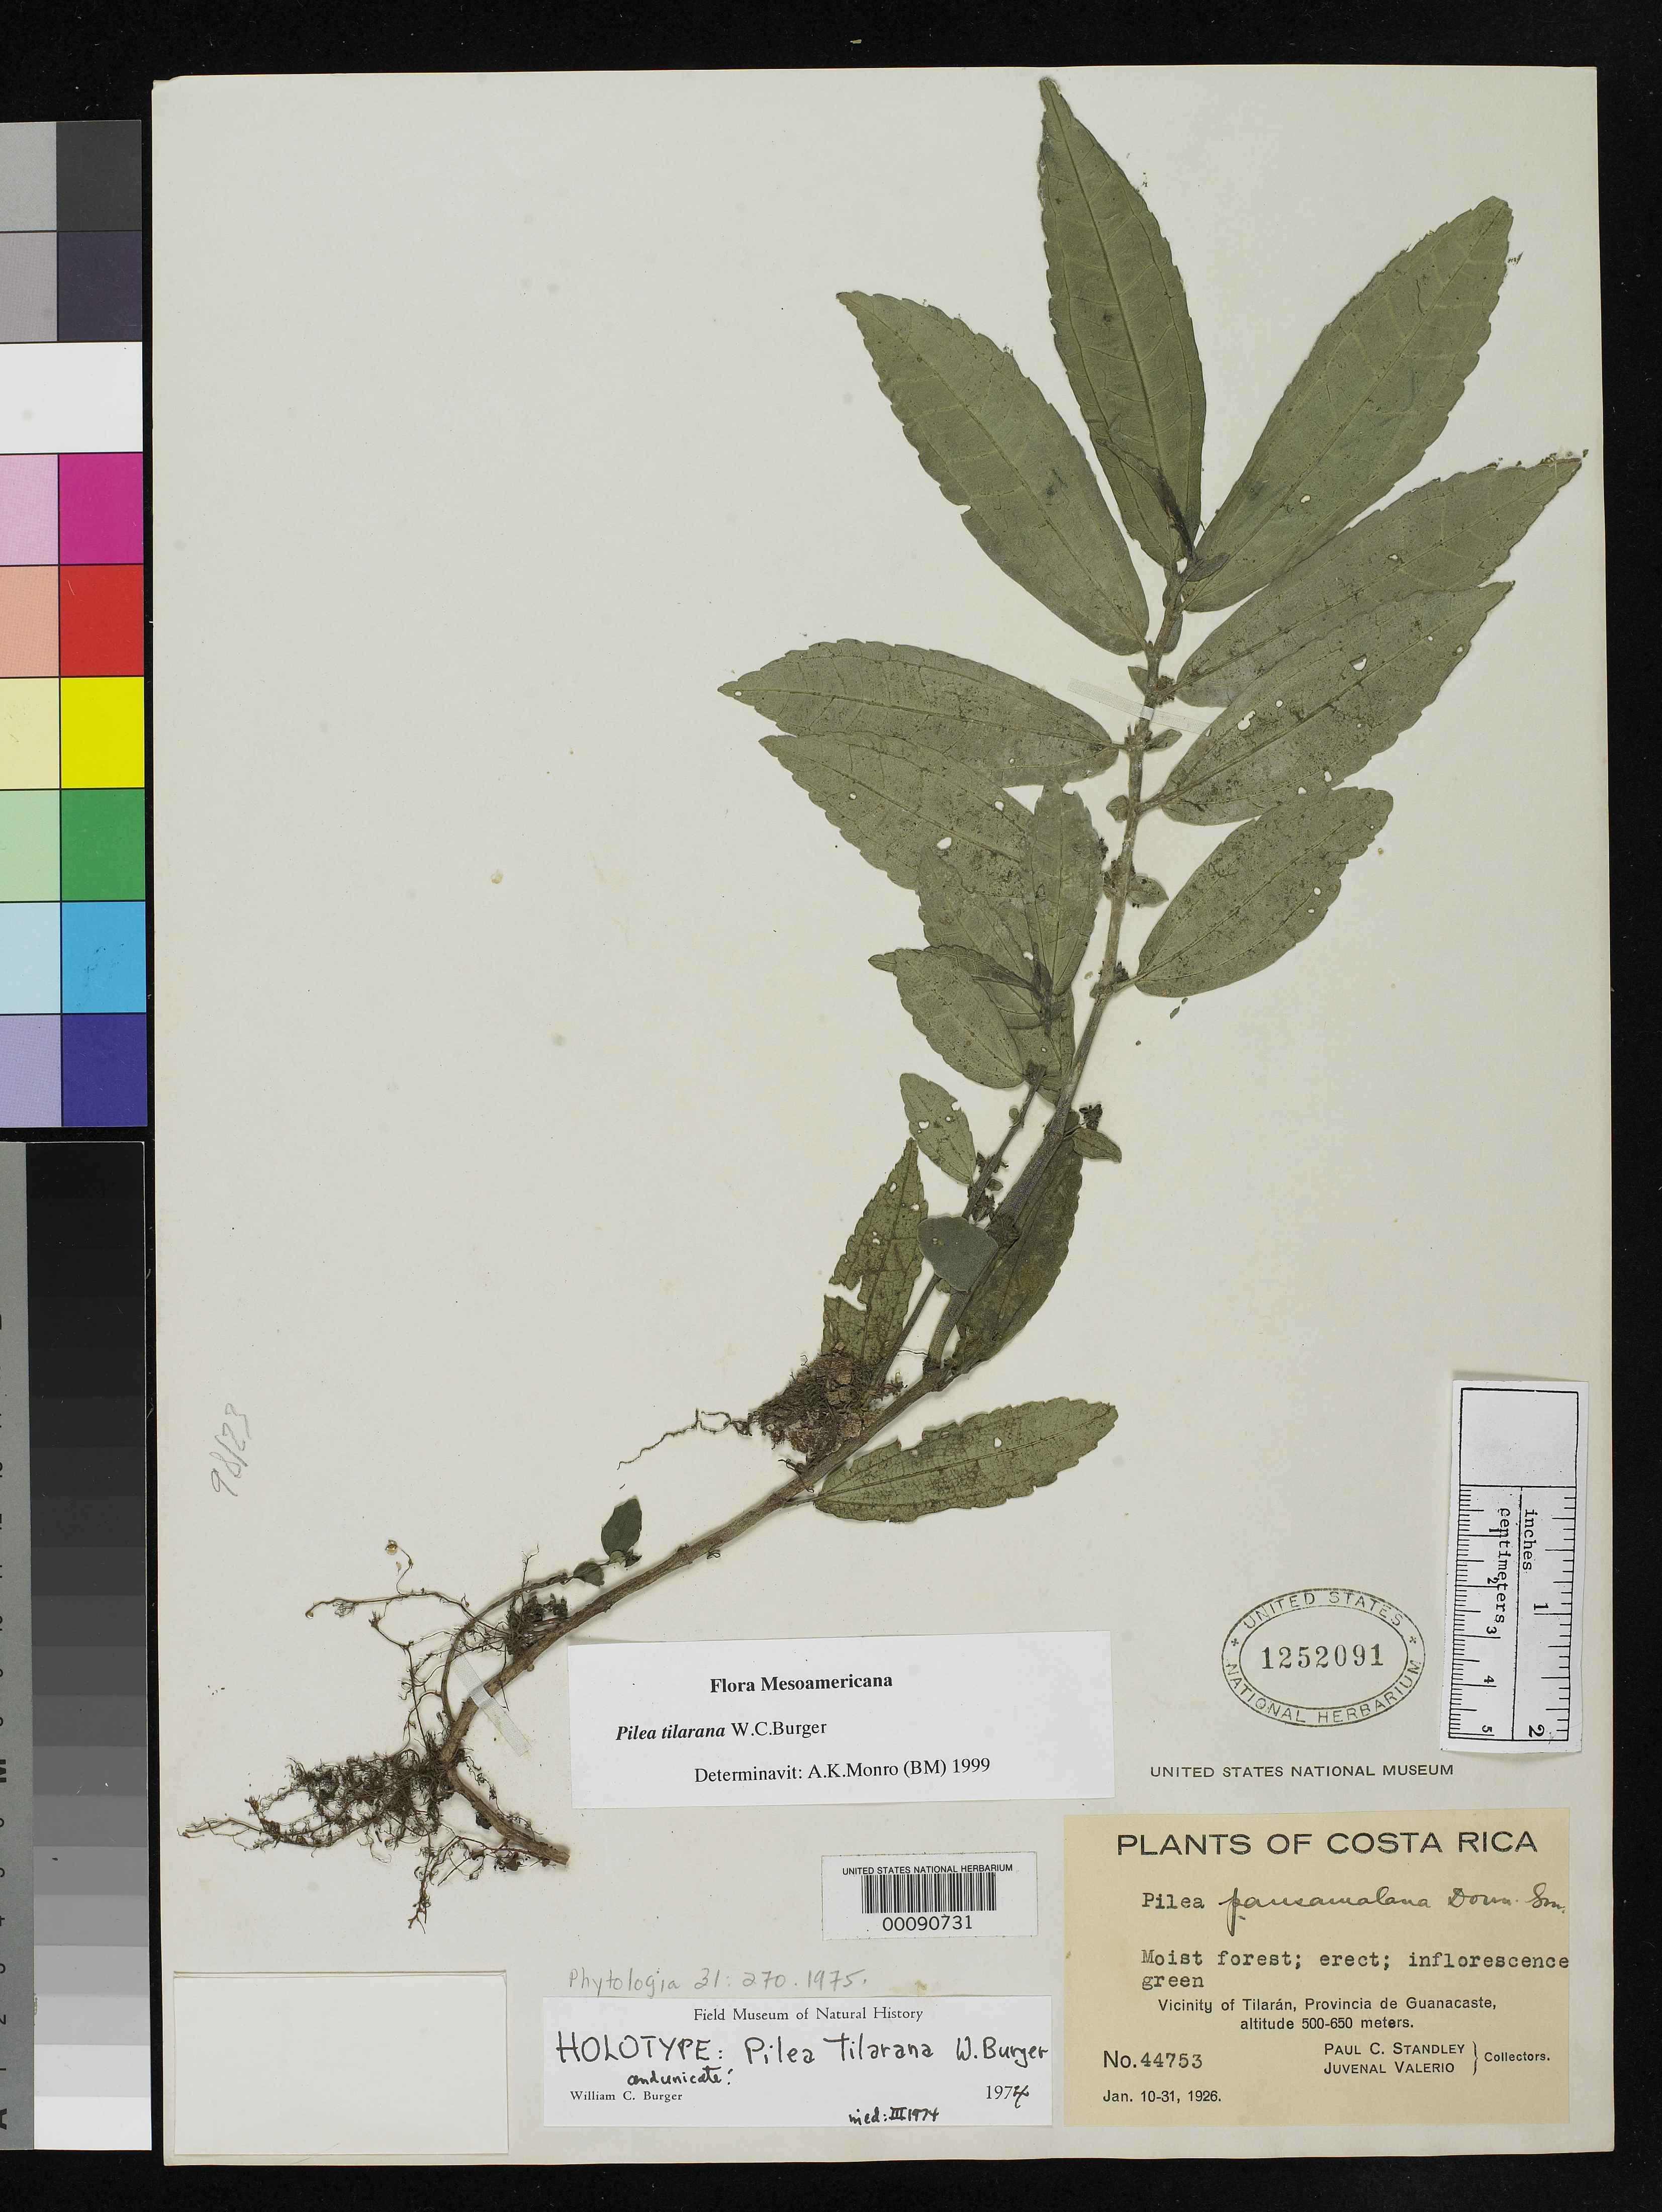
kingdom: Plantae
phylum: Tracheophyta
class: Magnoliopsida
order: Rosales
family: Urticaceae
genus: Pilea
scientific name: Pilea tilarana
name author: W.C. Burger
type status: Holotype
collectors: P. C. Standley & J. Valerio R.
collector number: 44753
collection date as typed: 10 Jan 1926 to 31 Jan 1926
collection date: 1926-01-10/1926-01-31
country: Costa Rica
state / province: Guanacaste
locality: Vicinity of Tilaran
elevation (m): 500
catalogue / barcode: US 1252091